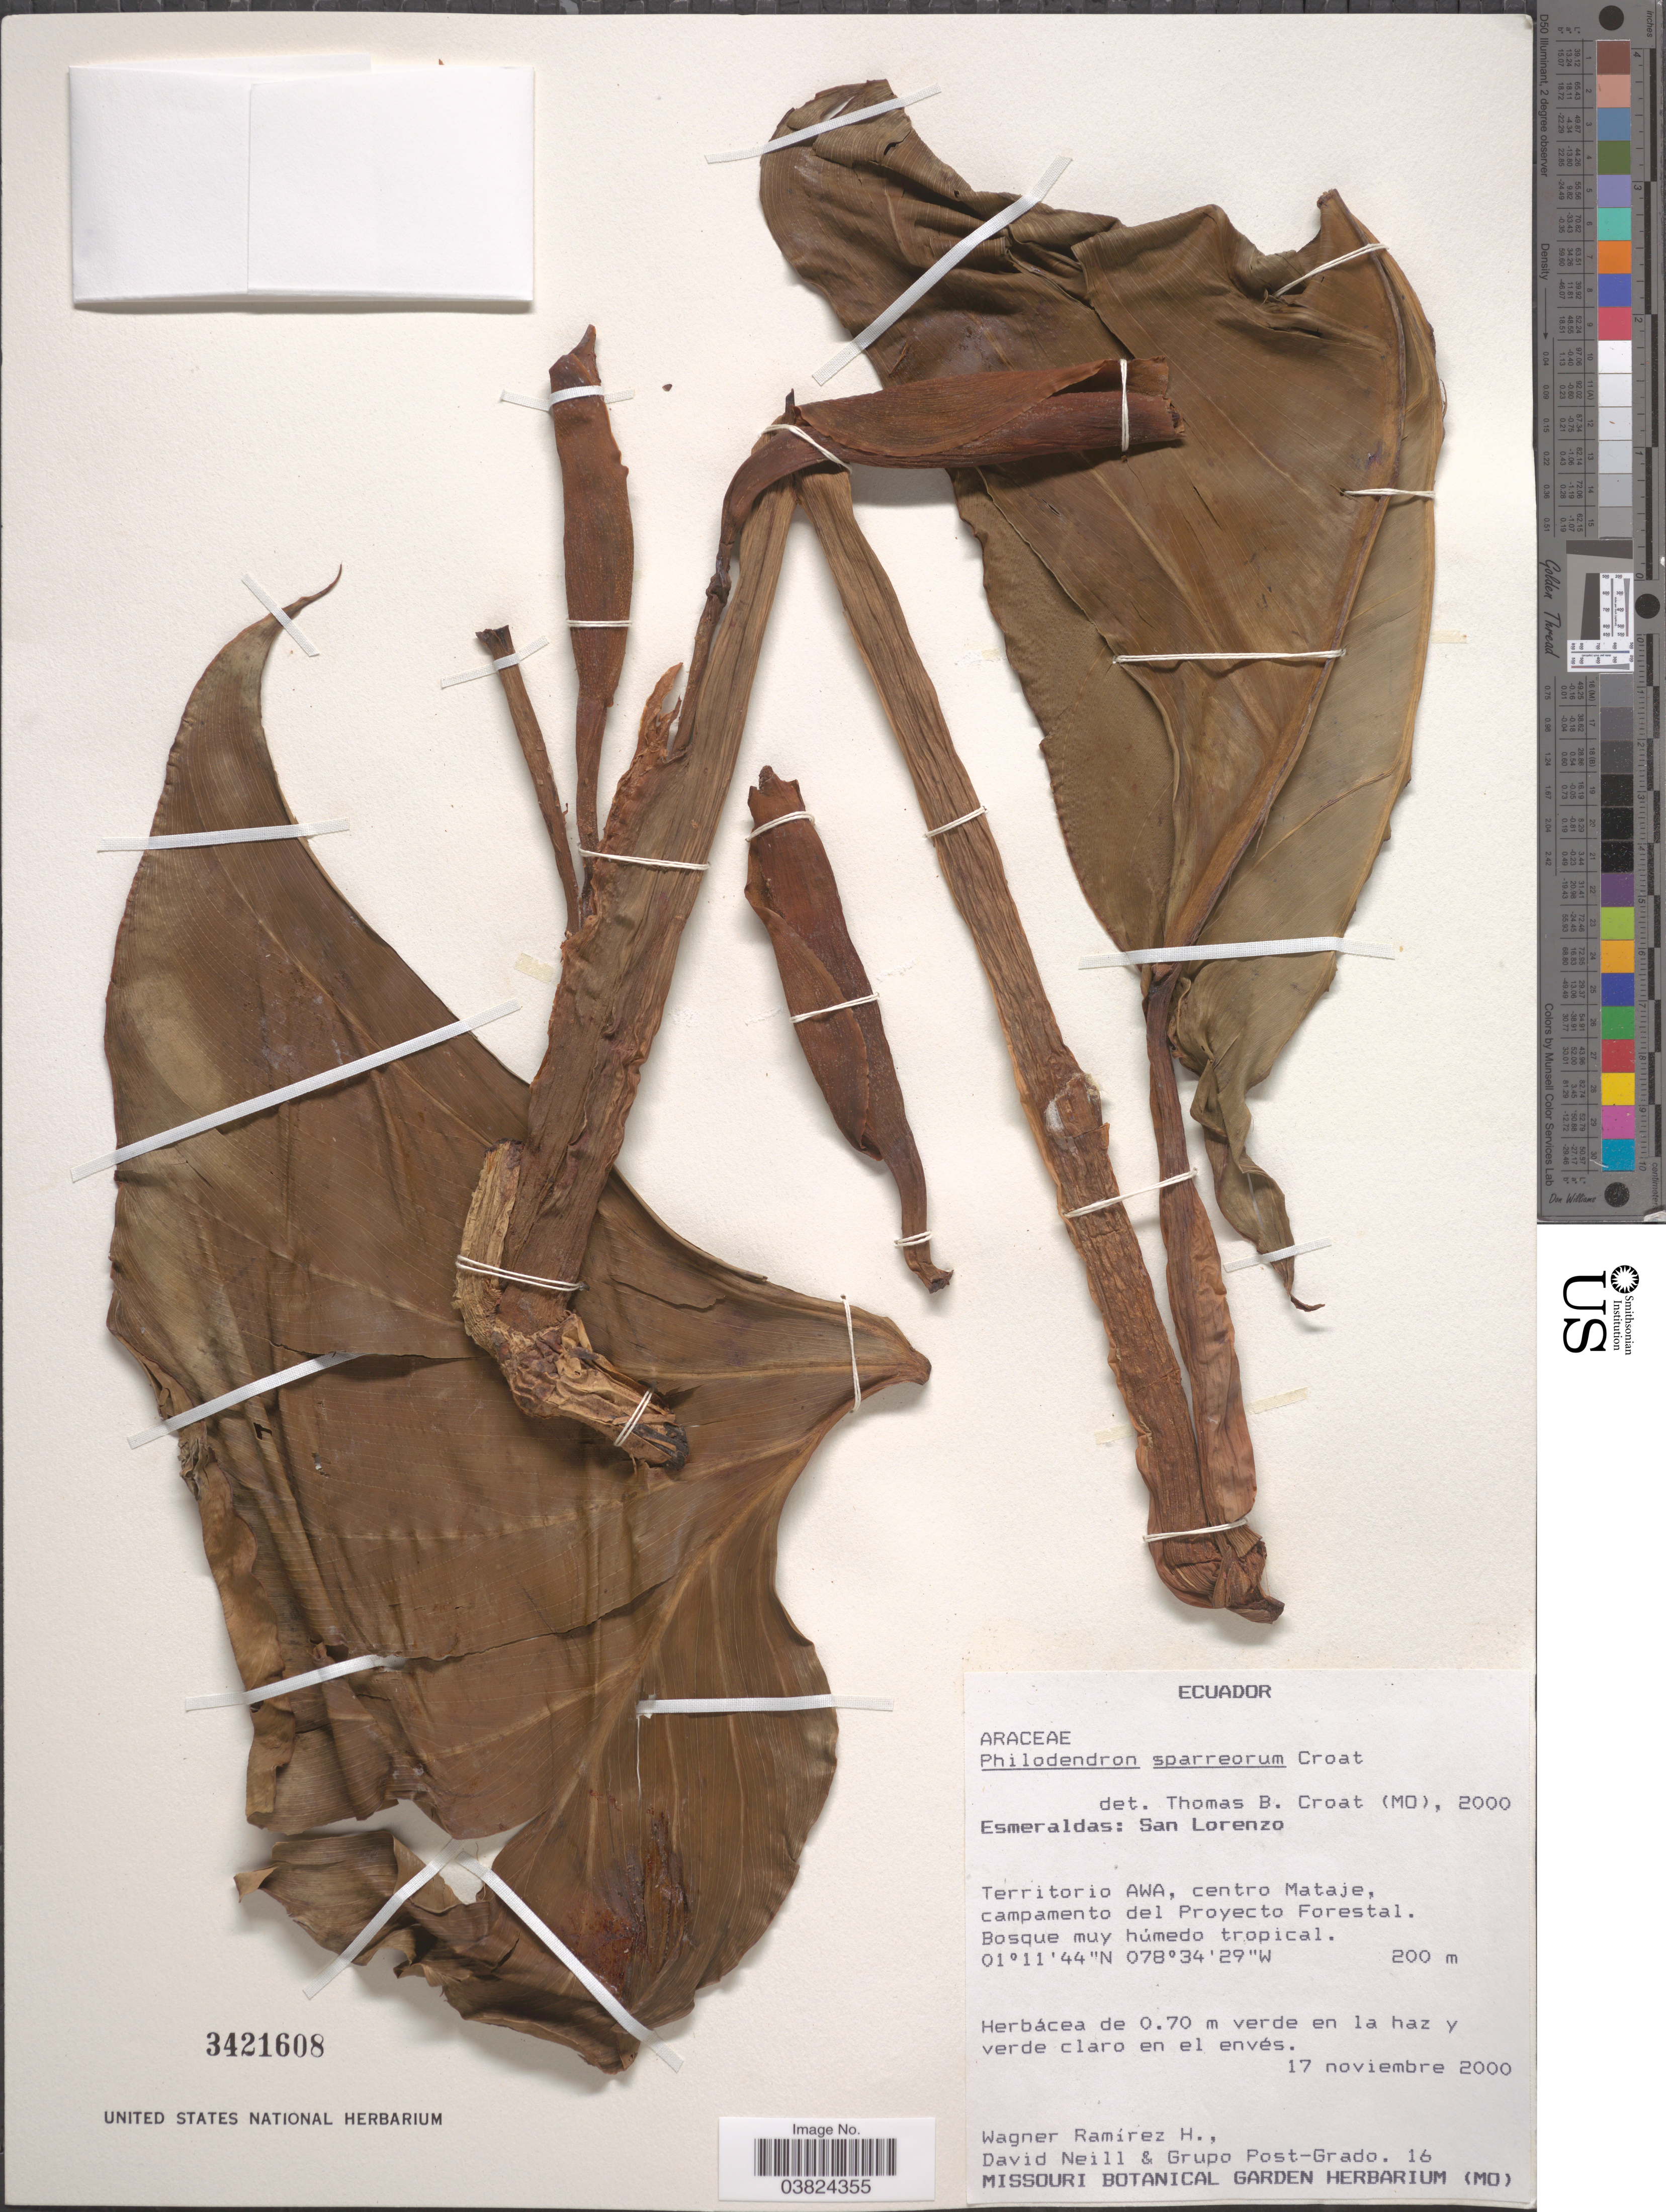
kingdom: Plantae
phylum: Tracheophyta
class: Liliopsida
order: Alismatales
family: Araceae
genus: Philodendron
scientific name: Philodendron sparreorum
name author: Croat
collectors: W. Ramírez H., D. A. Neill & Grupo Post-grado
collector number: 16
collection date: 2000-11-17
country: Ecuador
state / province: Esmeraldas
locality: San Lorenzo. Territorio AWA, centro Mataje, campamento del Proyecto Forestal.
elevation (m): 200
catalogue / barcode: US 3421608